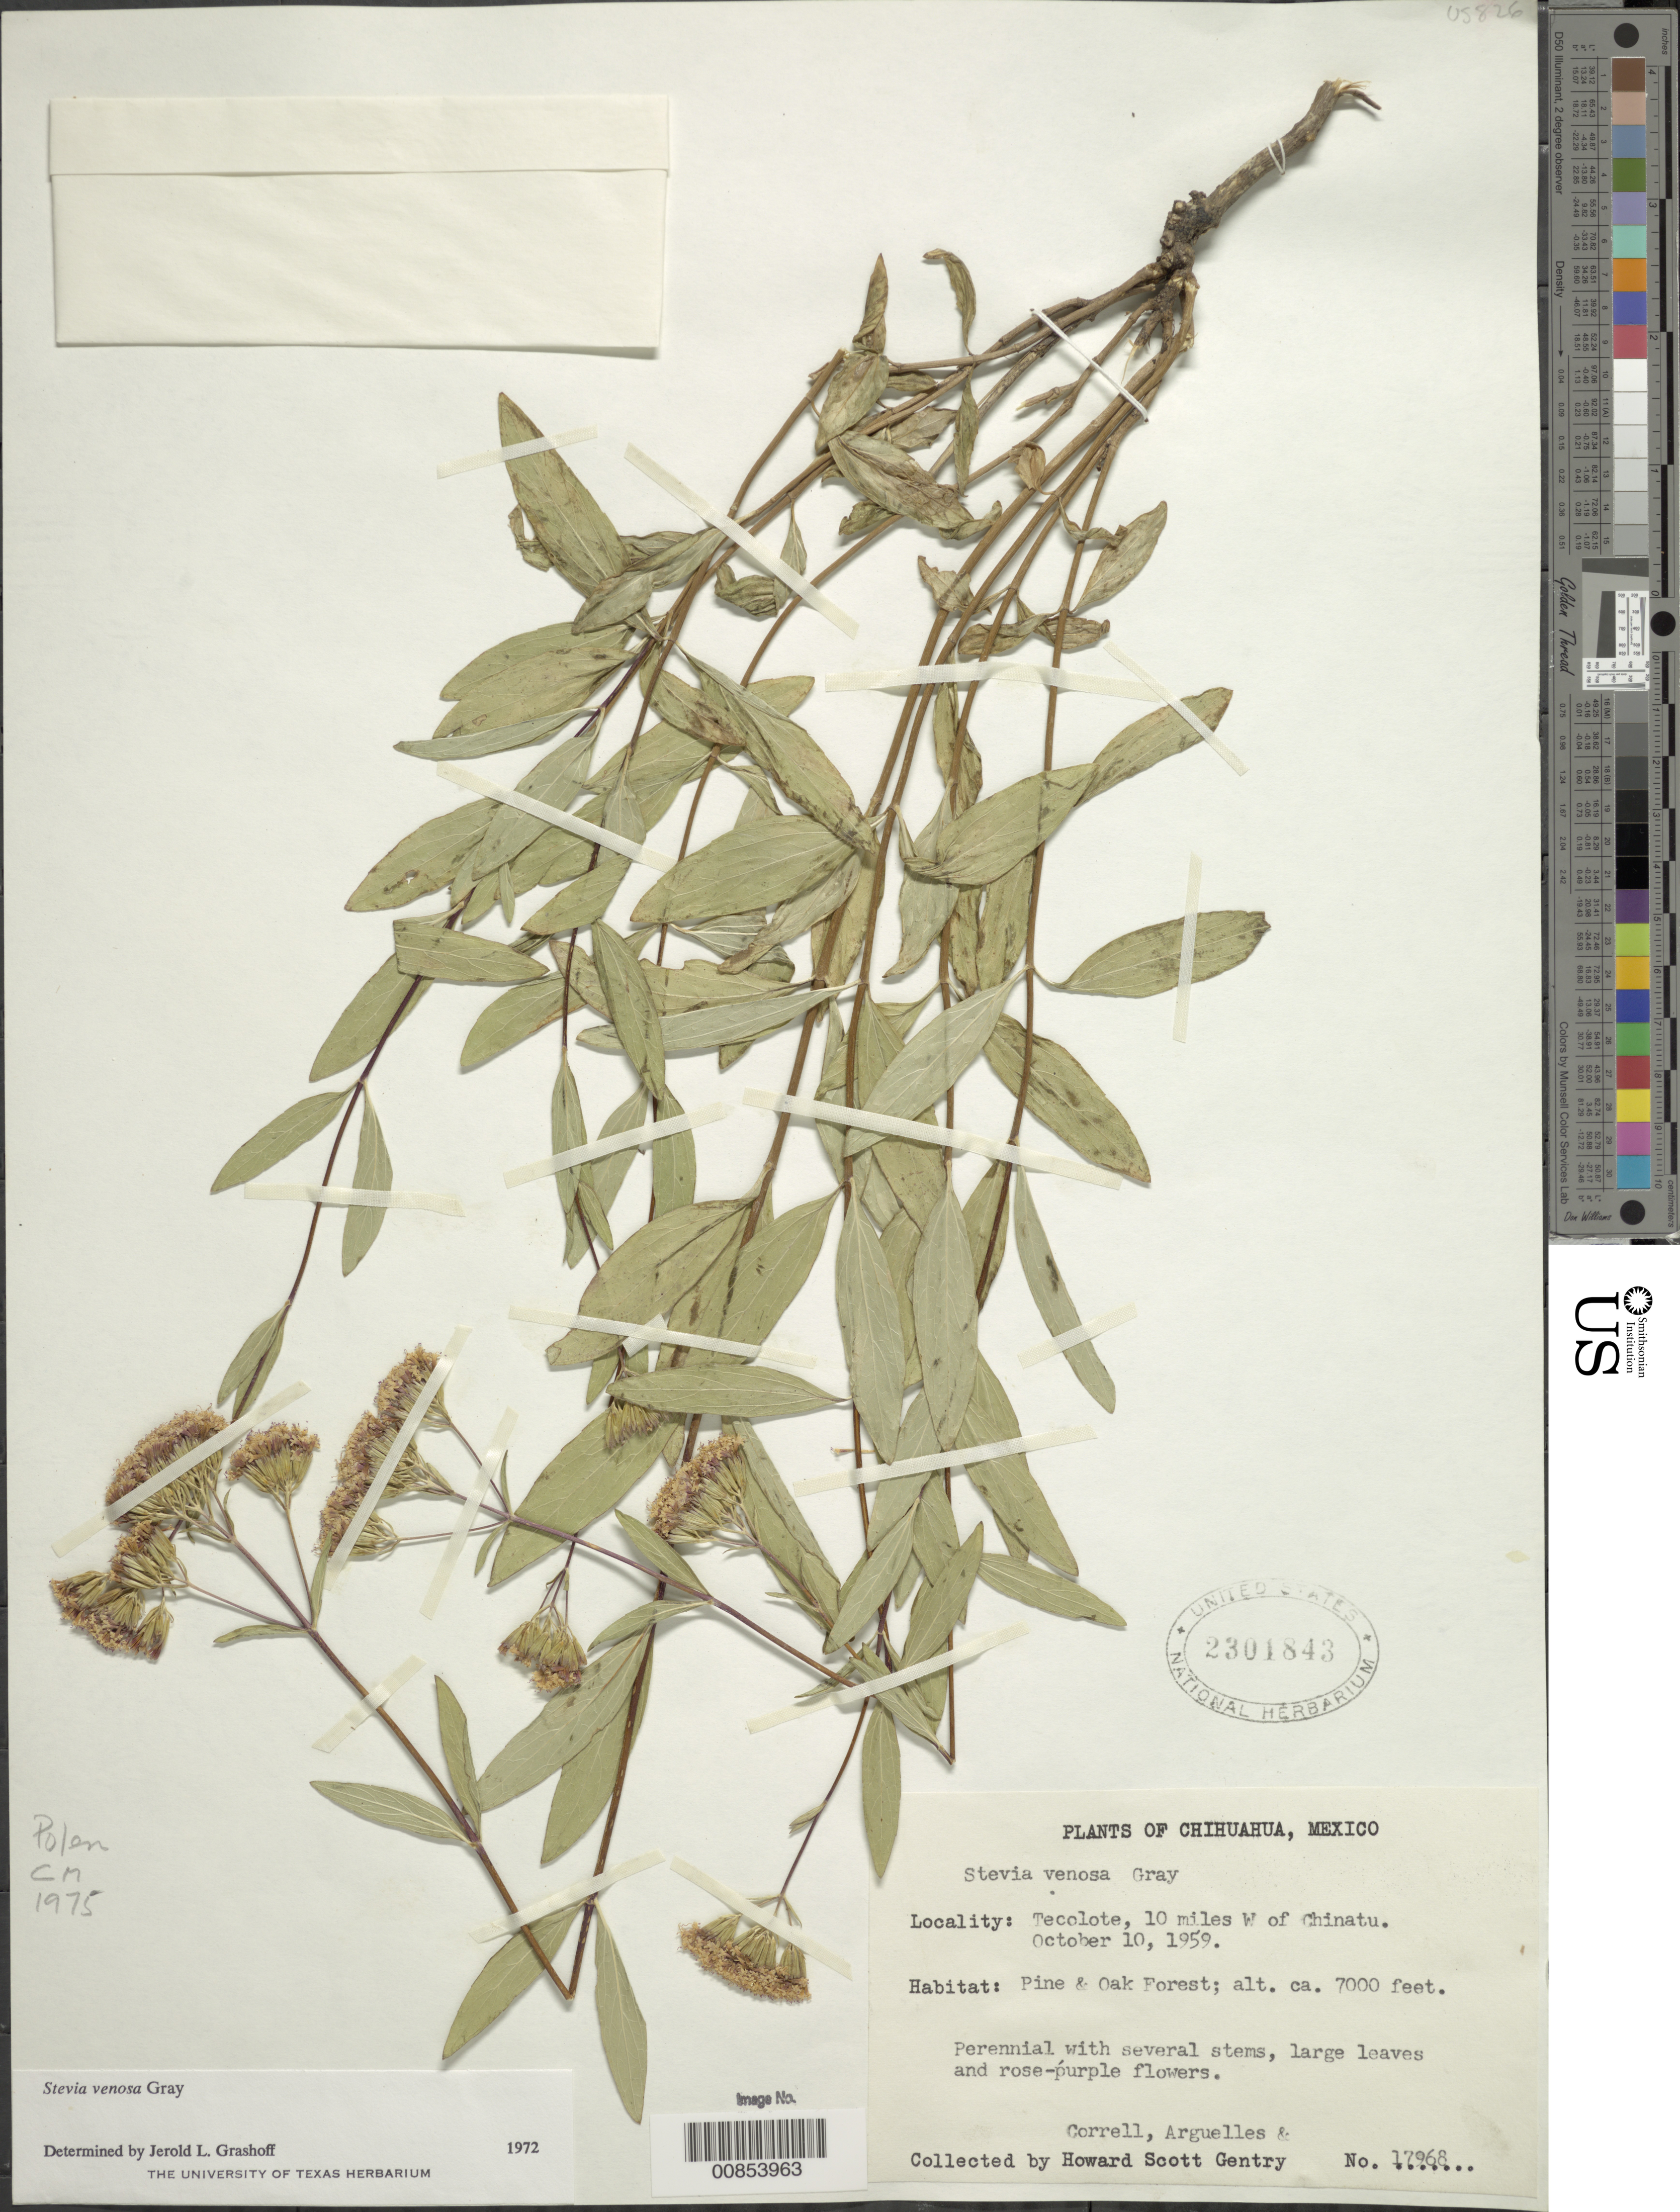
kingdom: Plantae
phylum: Tracheophyta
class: Magnoliopsida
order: Asterales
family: Asteraceae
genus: Stevia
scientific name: Stevia venosa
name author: A. Gray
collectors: H. S. Gentry, -- Correll & Arguelles, --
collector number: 17968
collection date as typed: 10 Oct 1959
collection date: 1959-10-10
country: Mexico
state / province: Chihuahua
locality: Tecolote, 10 miles W of Chinatu.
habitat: Pine & Oak forest.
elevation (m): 2134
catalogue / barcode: US 2301843